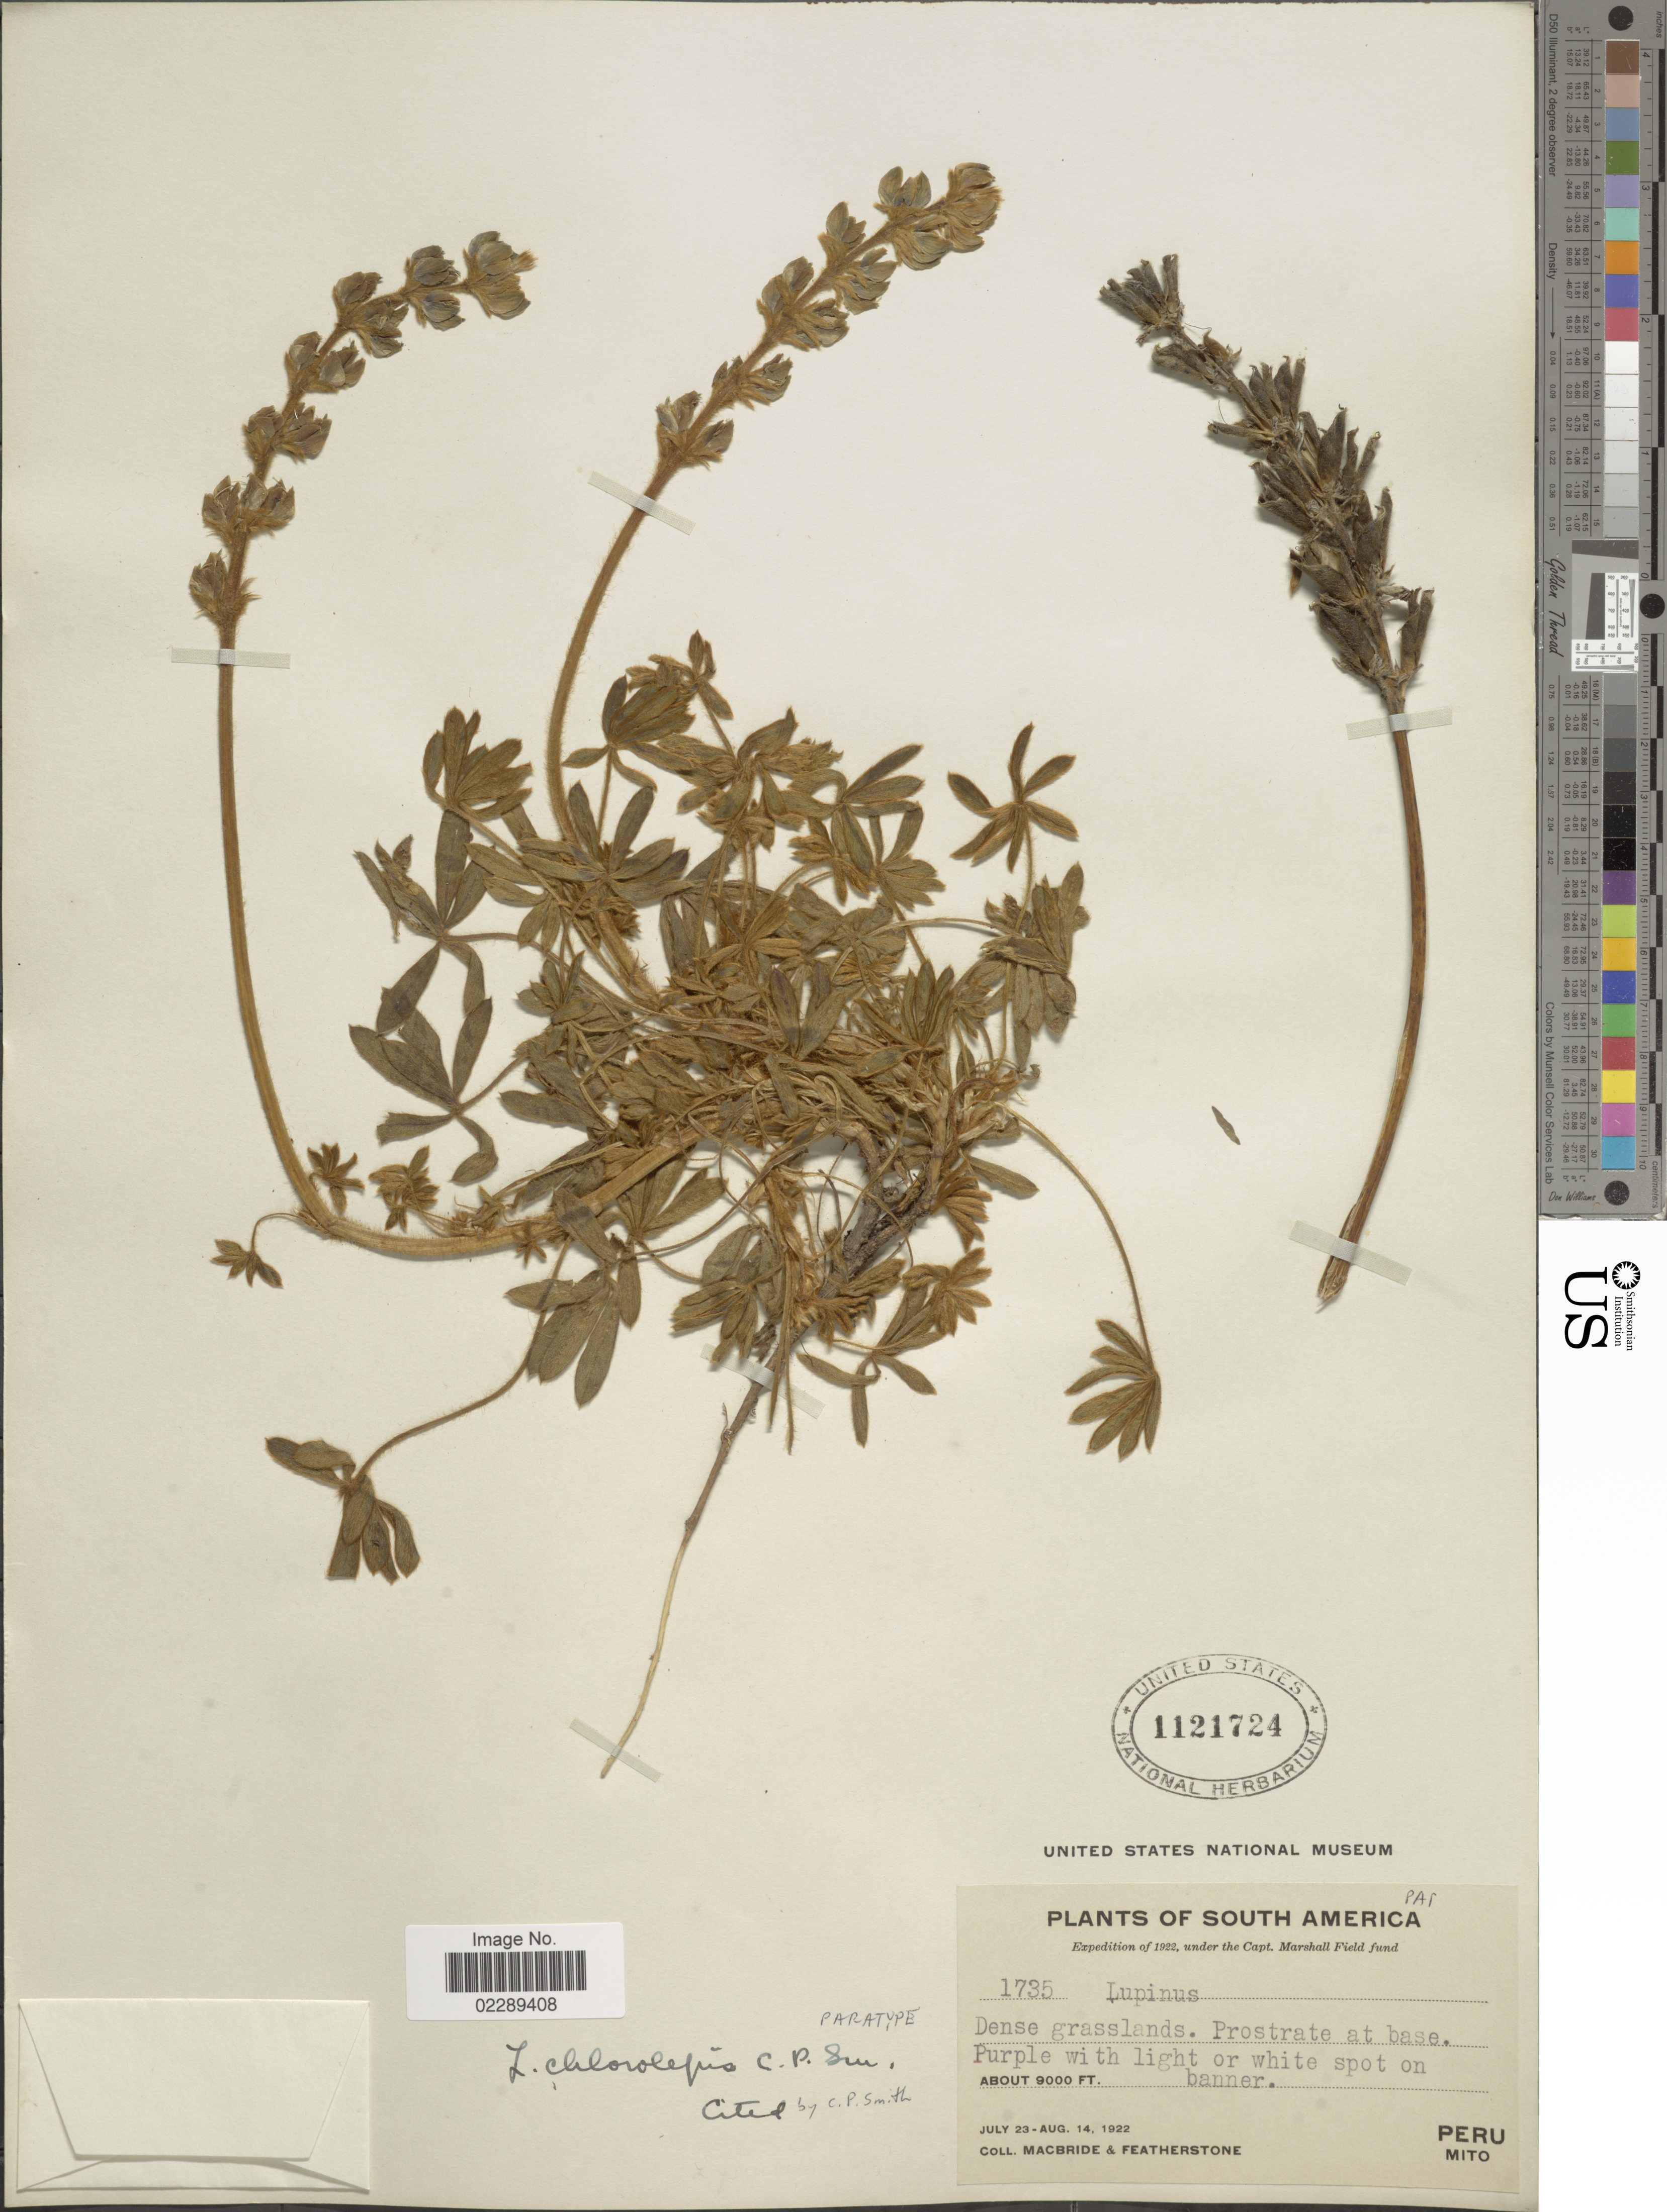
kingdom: Plantae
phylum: Tracheophyta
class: Magnoliopsida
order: Fabales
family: Fabaceae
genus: Lupinus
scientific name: Lupinus chlorolepis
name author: C.P. Sm.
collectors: Macbride, -- & -. Featherstone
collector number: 1735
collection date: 1922-07-23/1922-08-14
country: Peru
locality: Mito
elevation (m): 2743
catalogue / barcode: US 1121724